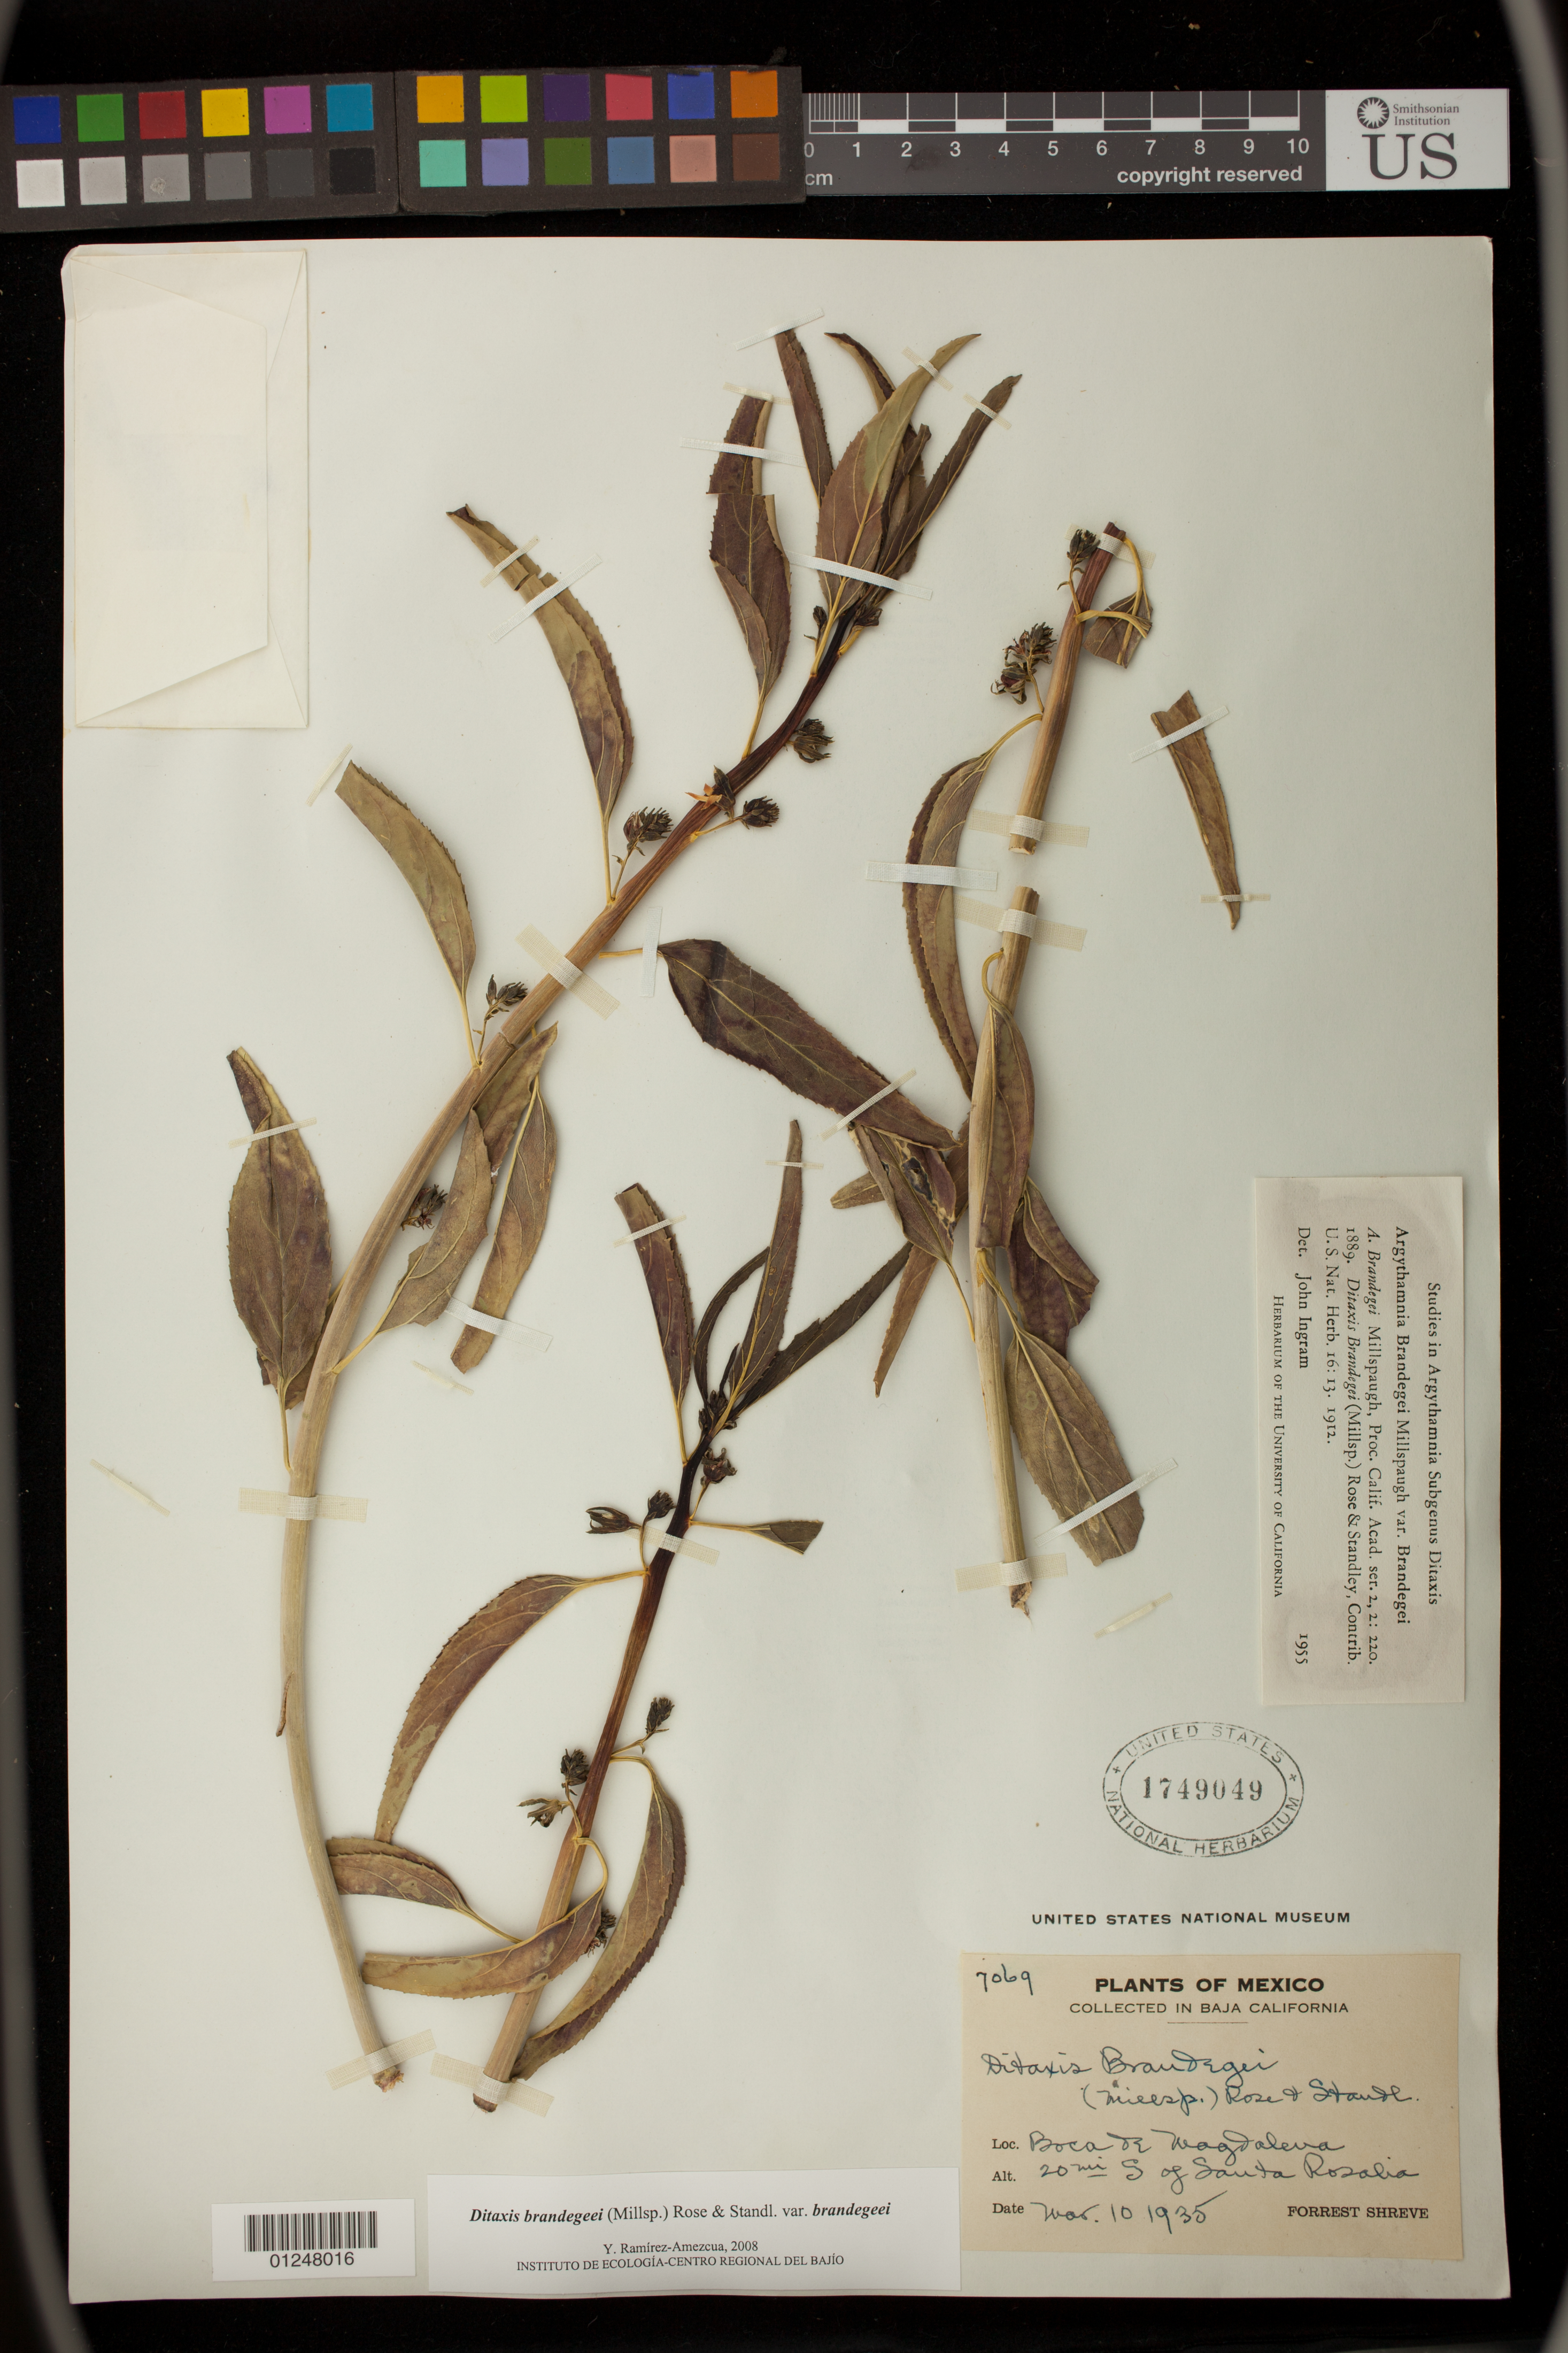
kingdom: Plantae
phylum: Tracheophyta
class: Magnoliopsida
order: Malpighiales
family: Euphorbiaceae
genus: Argythamnia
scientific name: Argythamnia brandegeei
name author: Millsp.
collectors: F. Shreve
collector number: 7069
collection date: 1935-03-10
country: Mexico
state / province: Baja California Sur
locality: Boca de Magdalena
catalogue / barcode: US 1749049